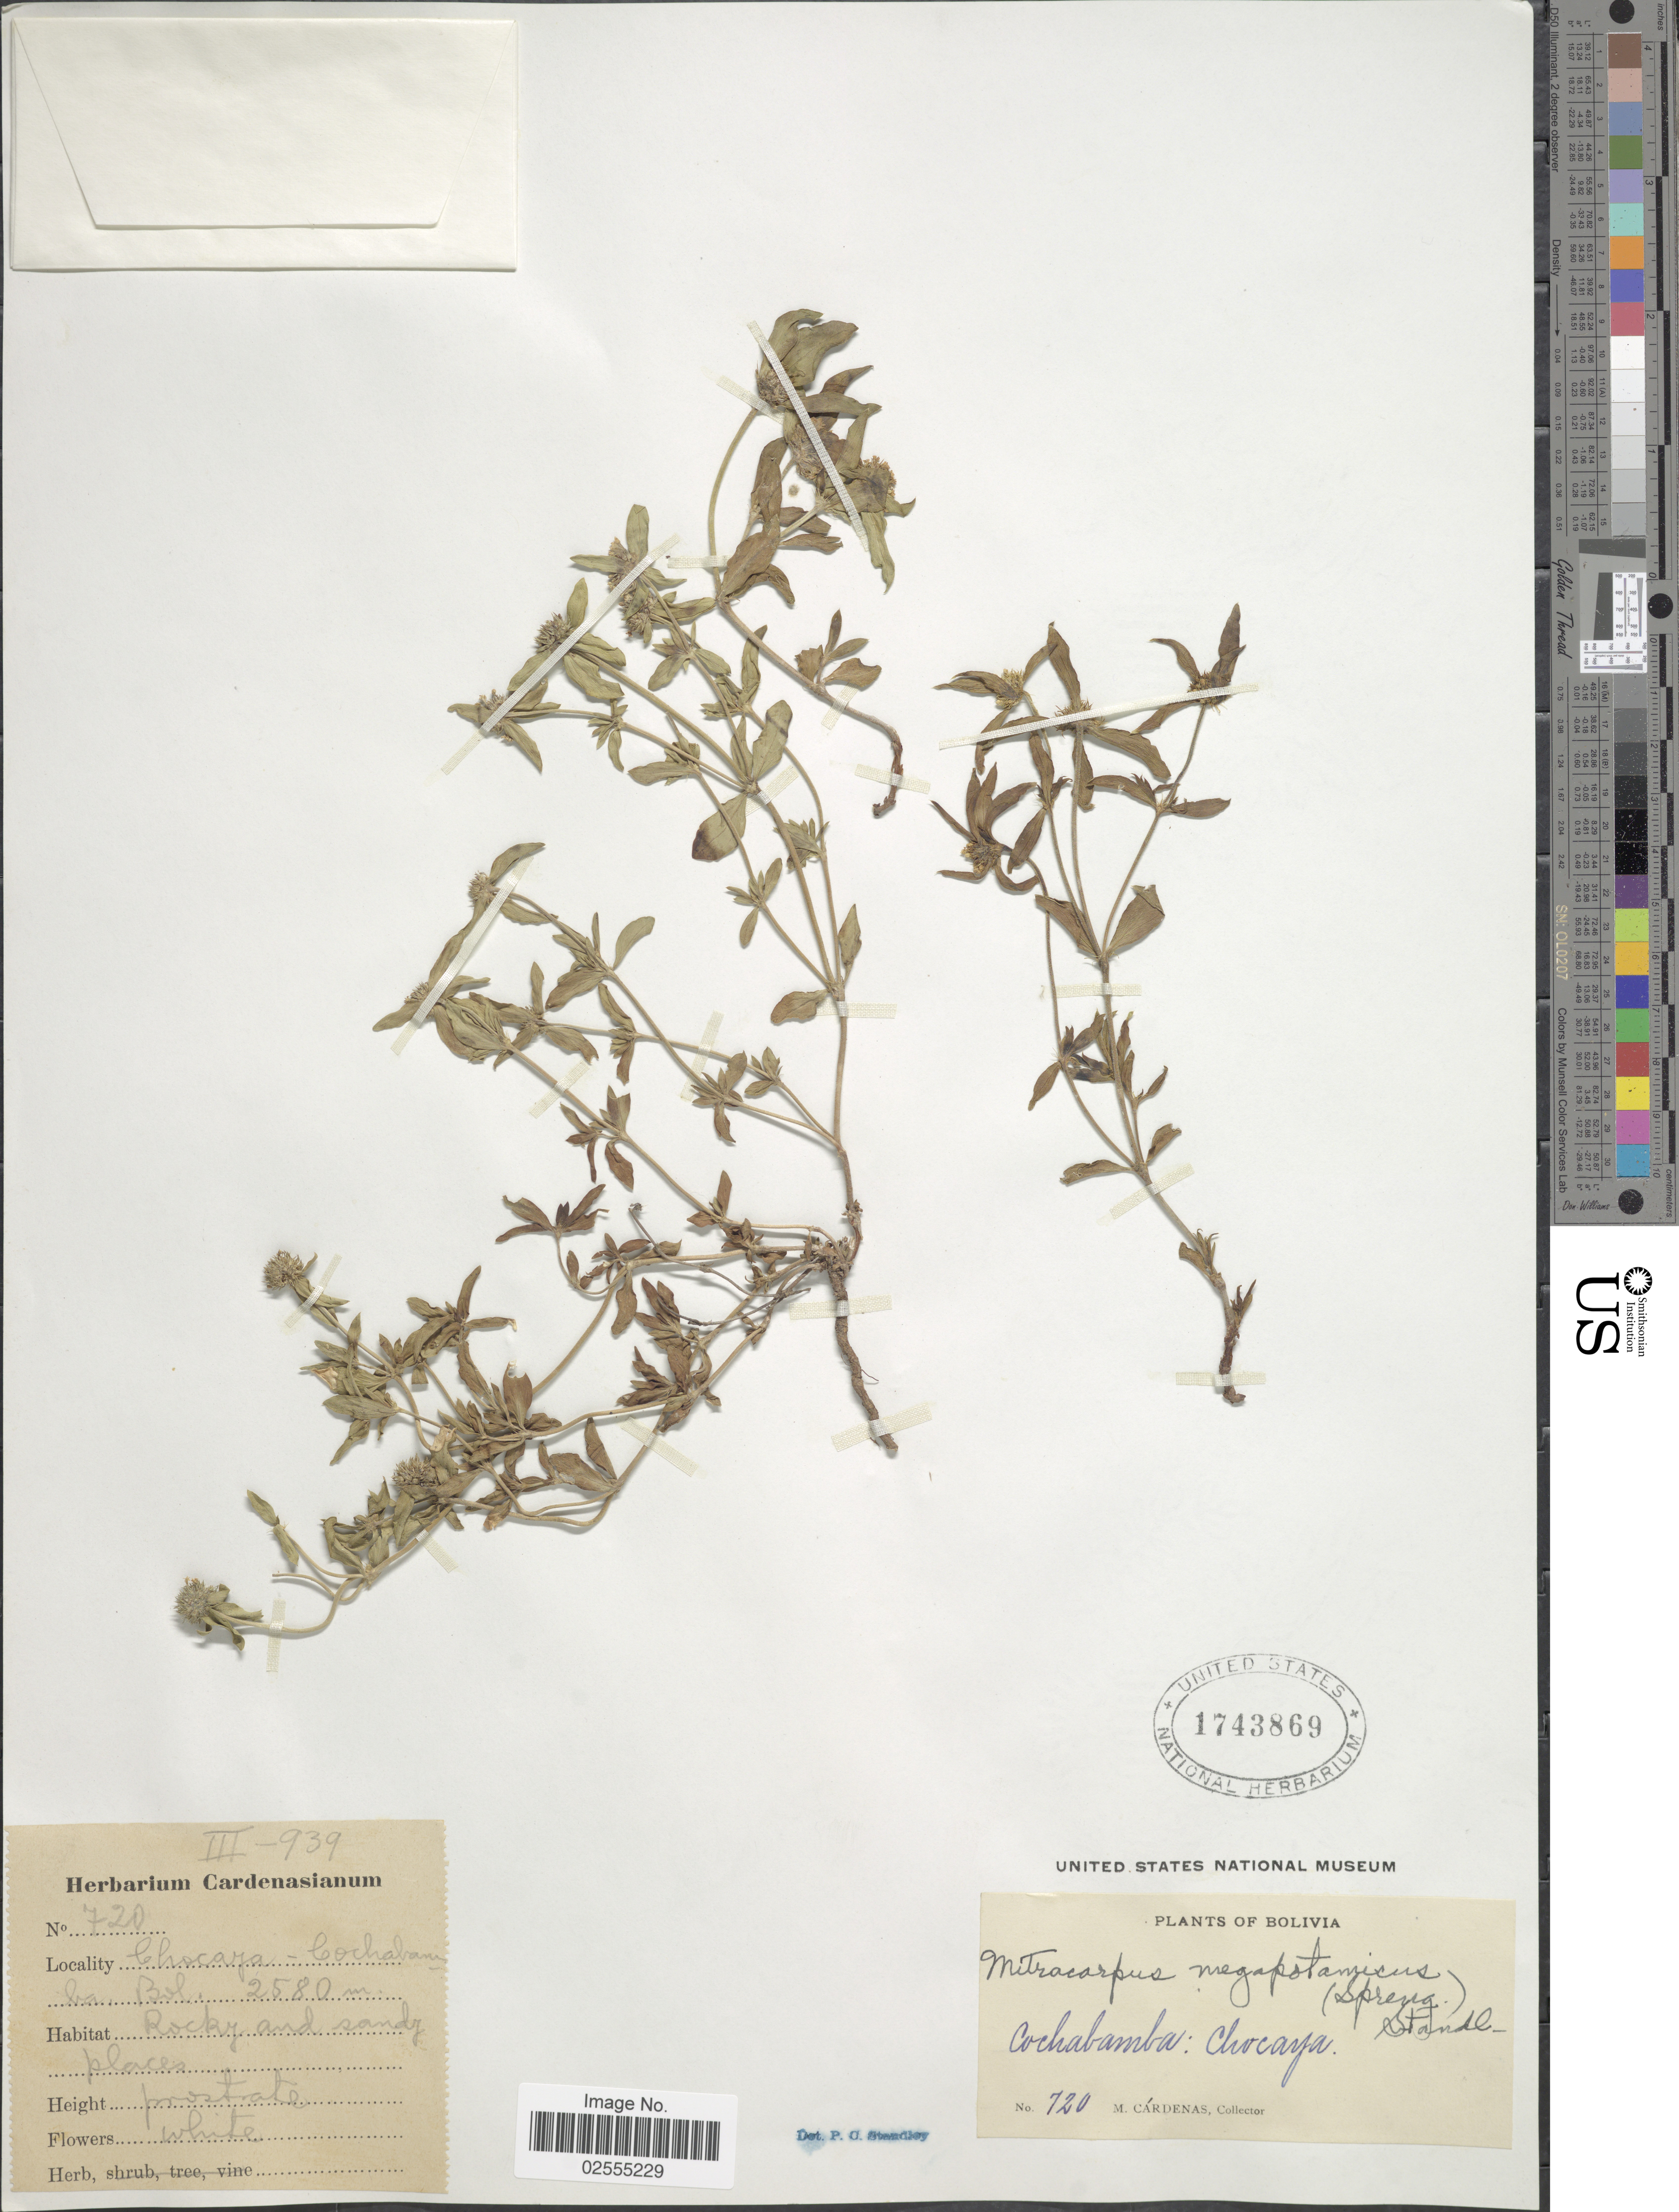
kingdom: Plantae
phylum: Tracheophyta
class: Magnoliopsida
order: Gentianales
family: Rubiaceae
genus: Mitracarpus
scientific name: Mitracarpus megapotamicus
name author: (Spreng.) Kuntze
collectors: M. Cárdenas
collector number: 720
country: Bolivia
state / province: Cochabamba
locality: Chocaya, Cochabamba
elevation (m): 2580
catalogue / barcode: US 1743869